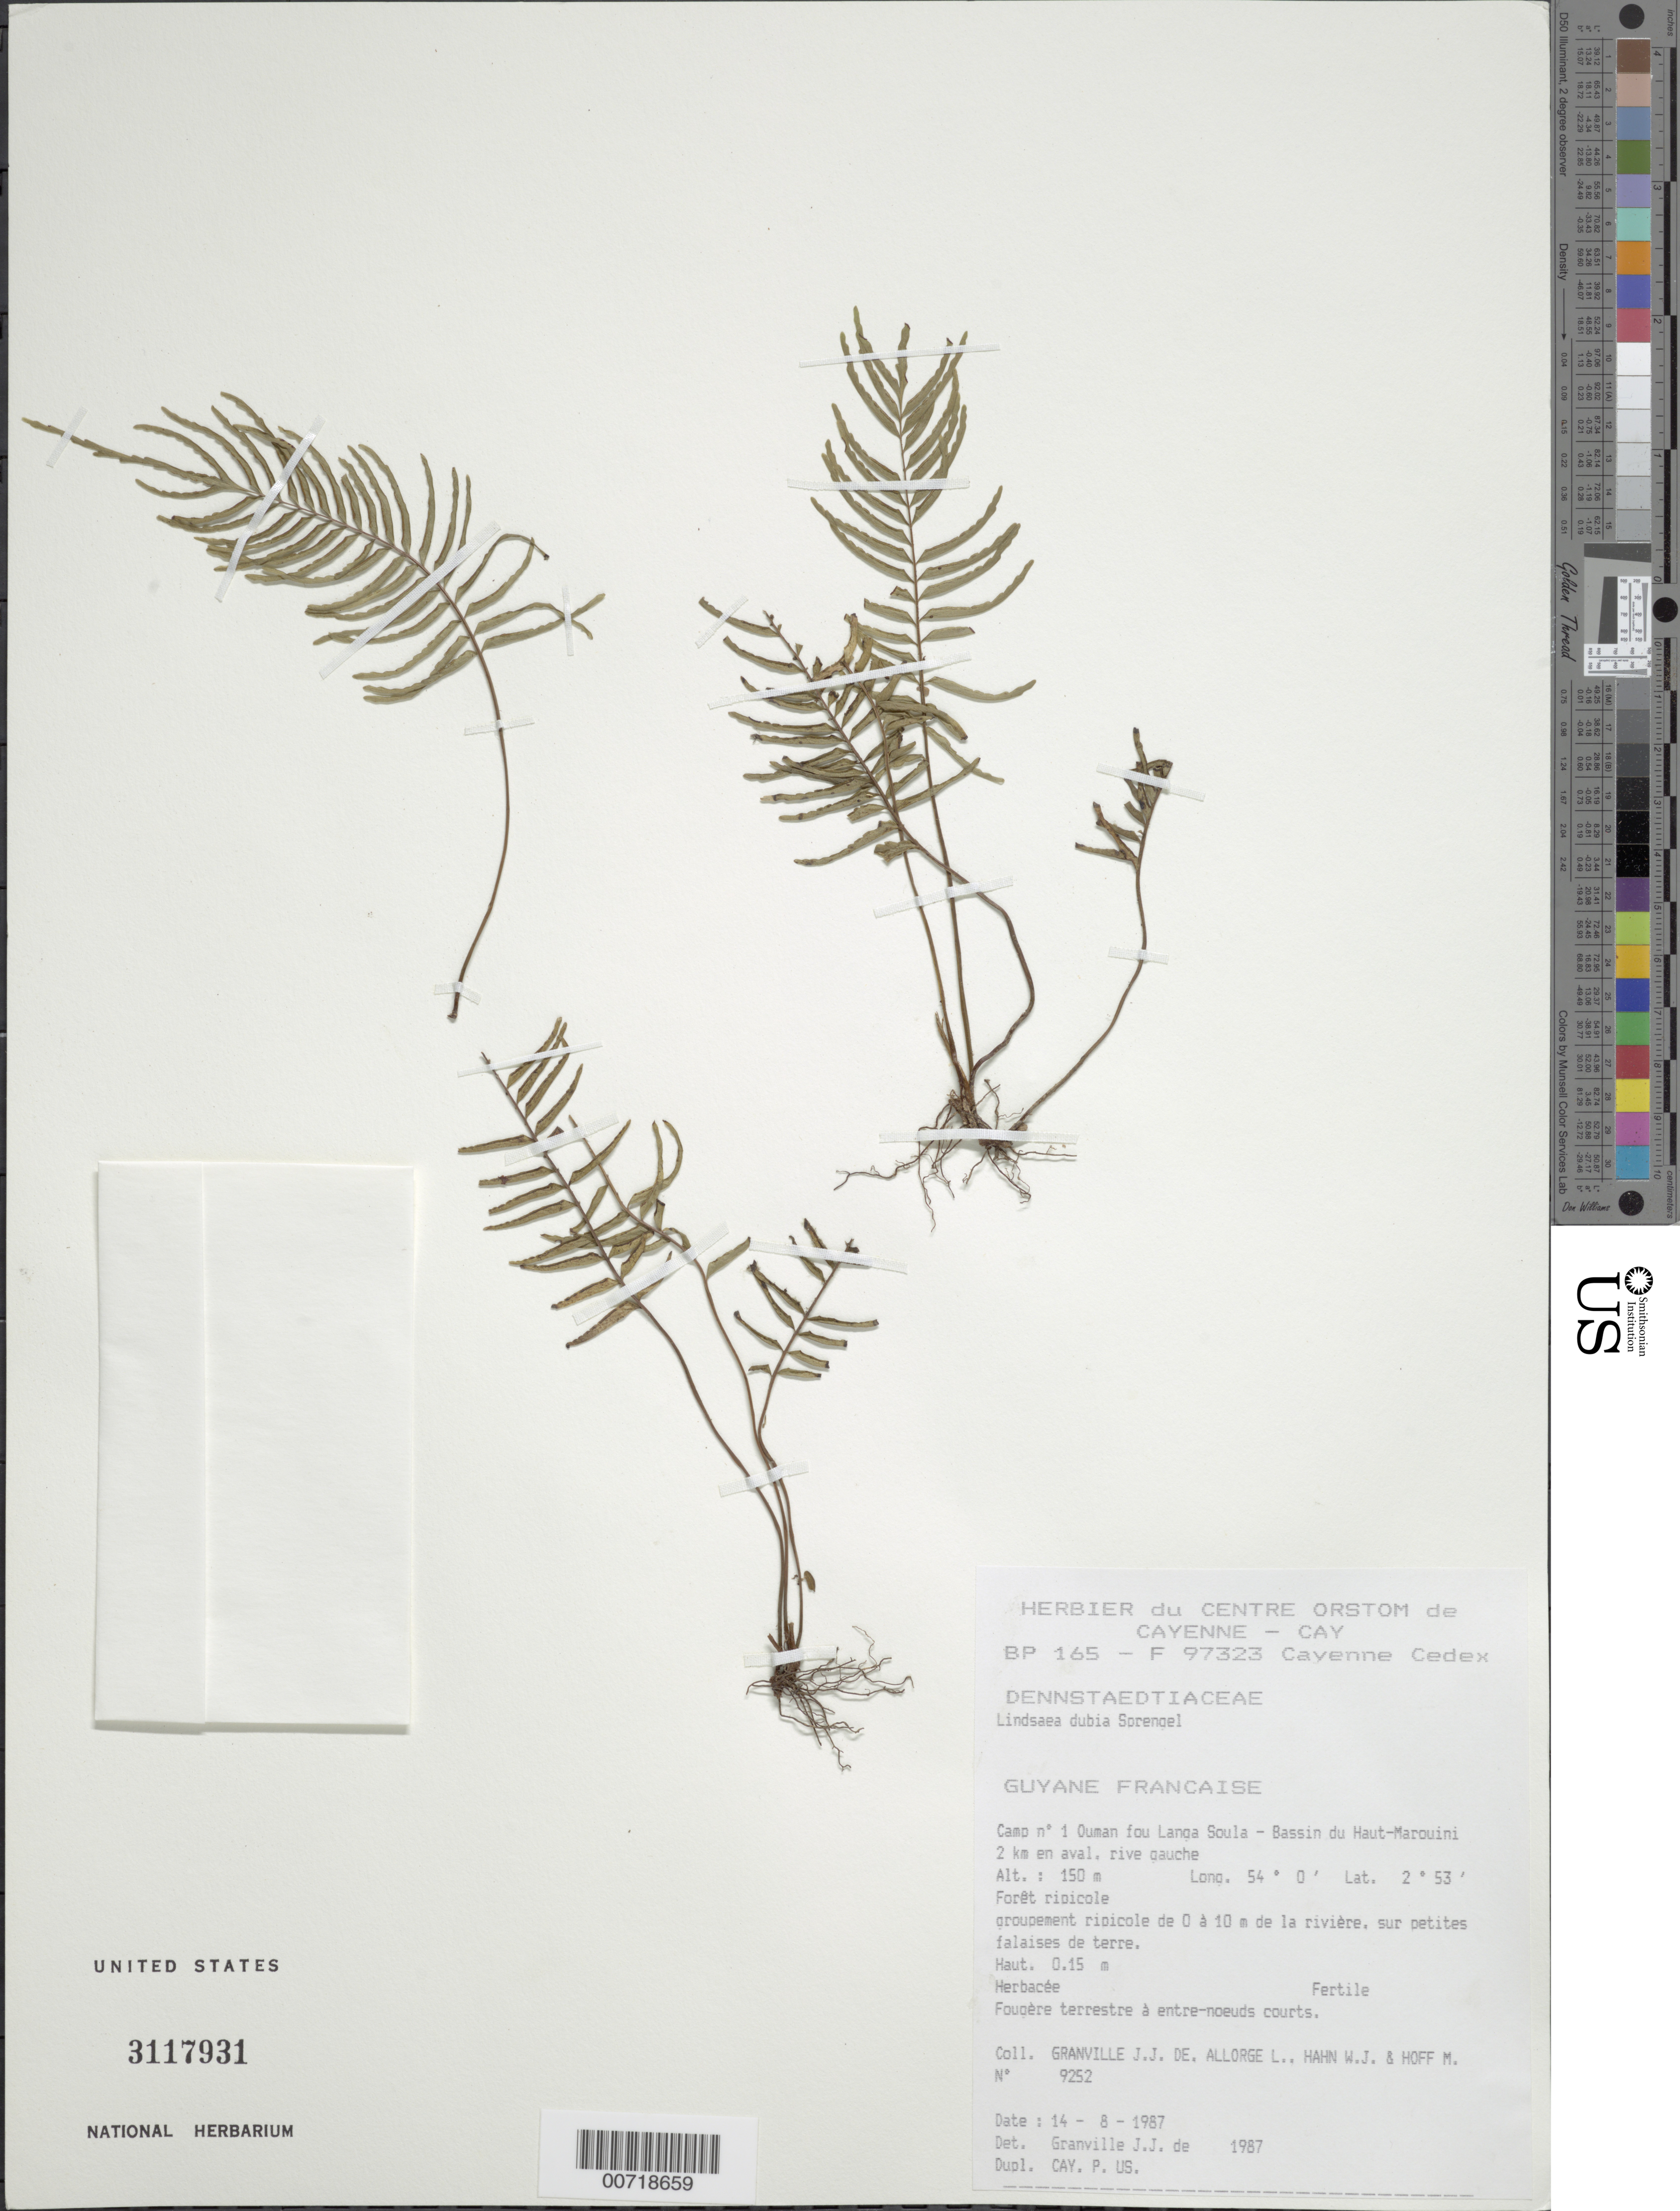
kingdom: Plantae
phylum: Tracheophyta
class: Polypodiopsida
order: Polypodiales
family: Lindsaeaceae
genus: Lindsaea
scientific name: Lindsaea dubia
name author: Spreng.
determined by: Granville, J. J. de, (CAY), Institut de Recherche pour le Developpement (IRD) (FRENCH GUIANA)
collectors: J.-J. de Granville, L. Allorge, W. J. Hahn & M. Hoff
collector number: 9252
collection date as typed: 14-Aug-87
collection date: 1987-08-14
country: French Guiana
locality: Camp #1, Ouman fou Langa Soula, Bassin du Haut-Marouini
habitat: Riparian forest, 0-10 m from river, on small cliffs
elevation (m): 150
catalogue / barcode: US 3117931